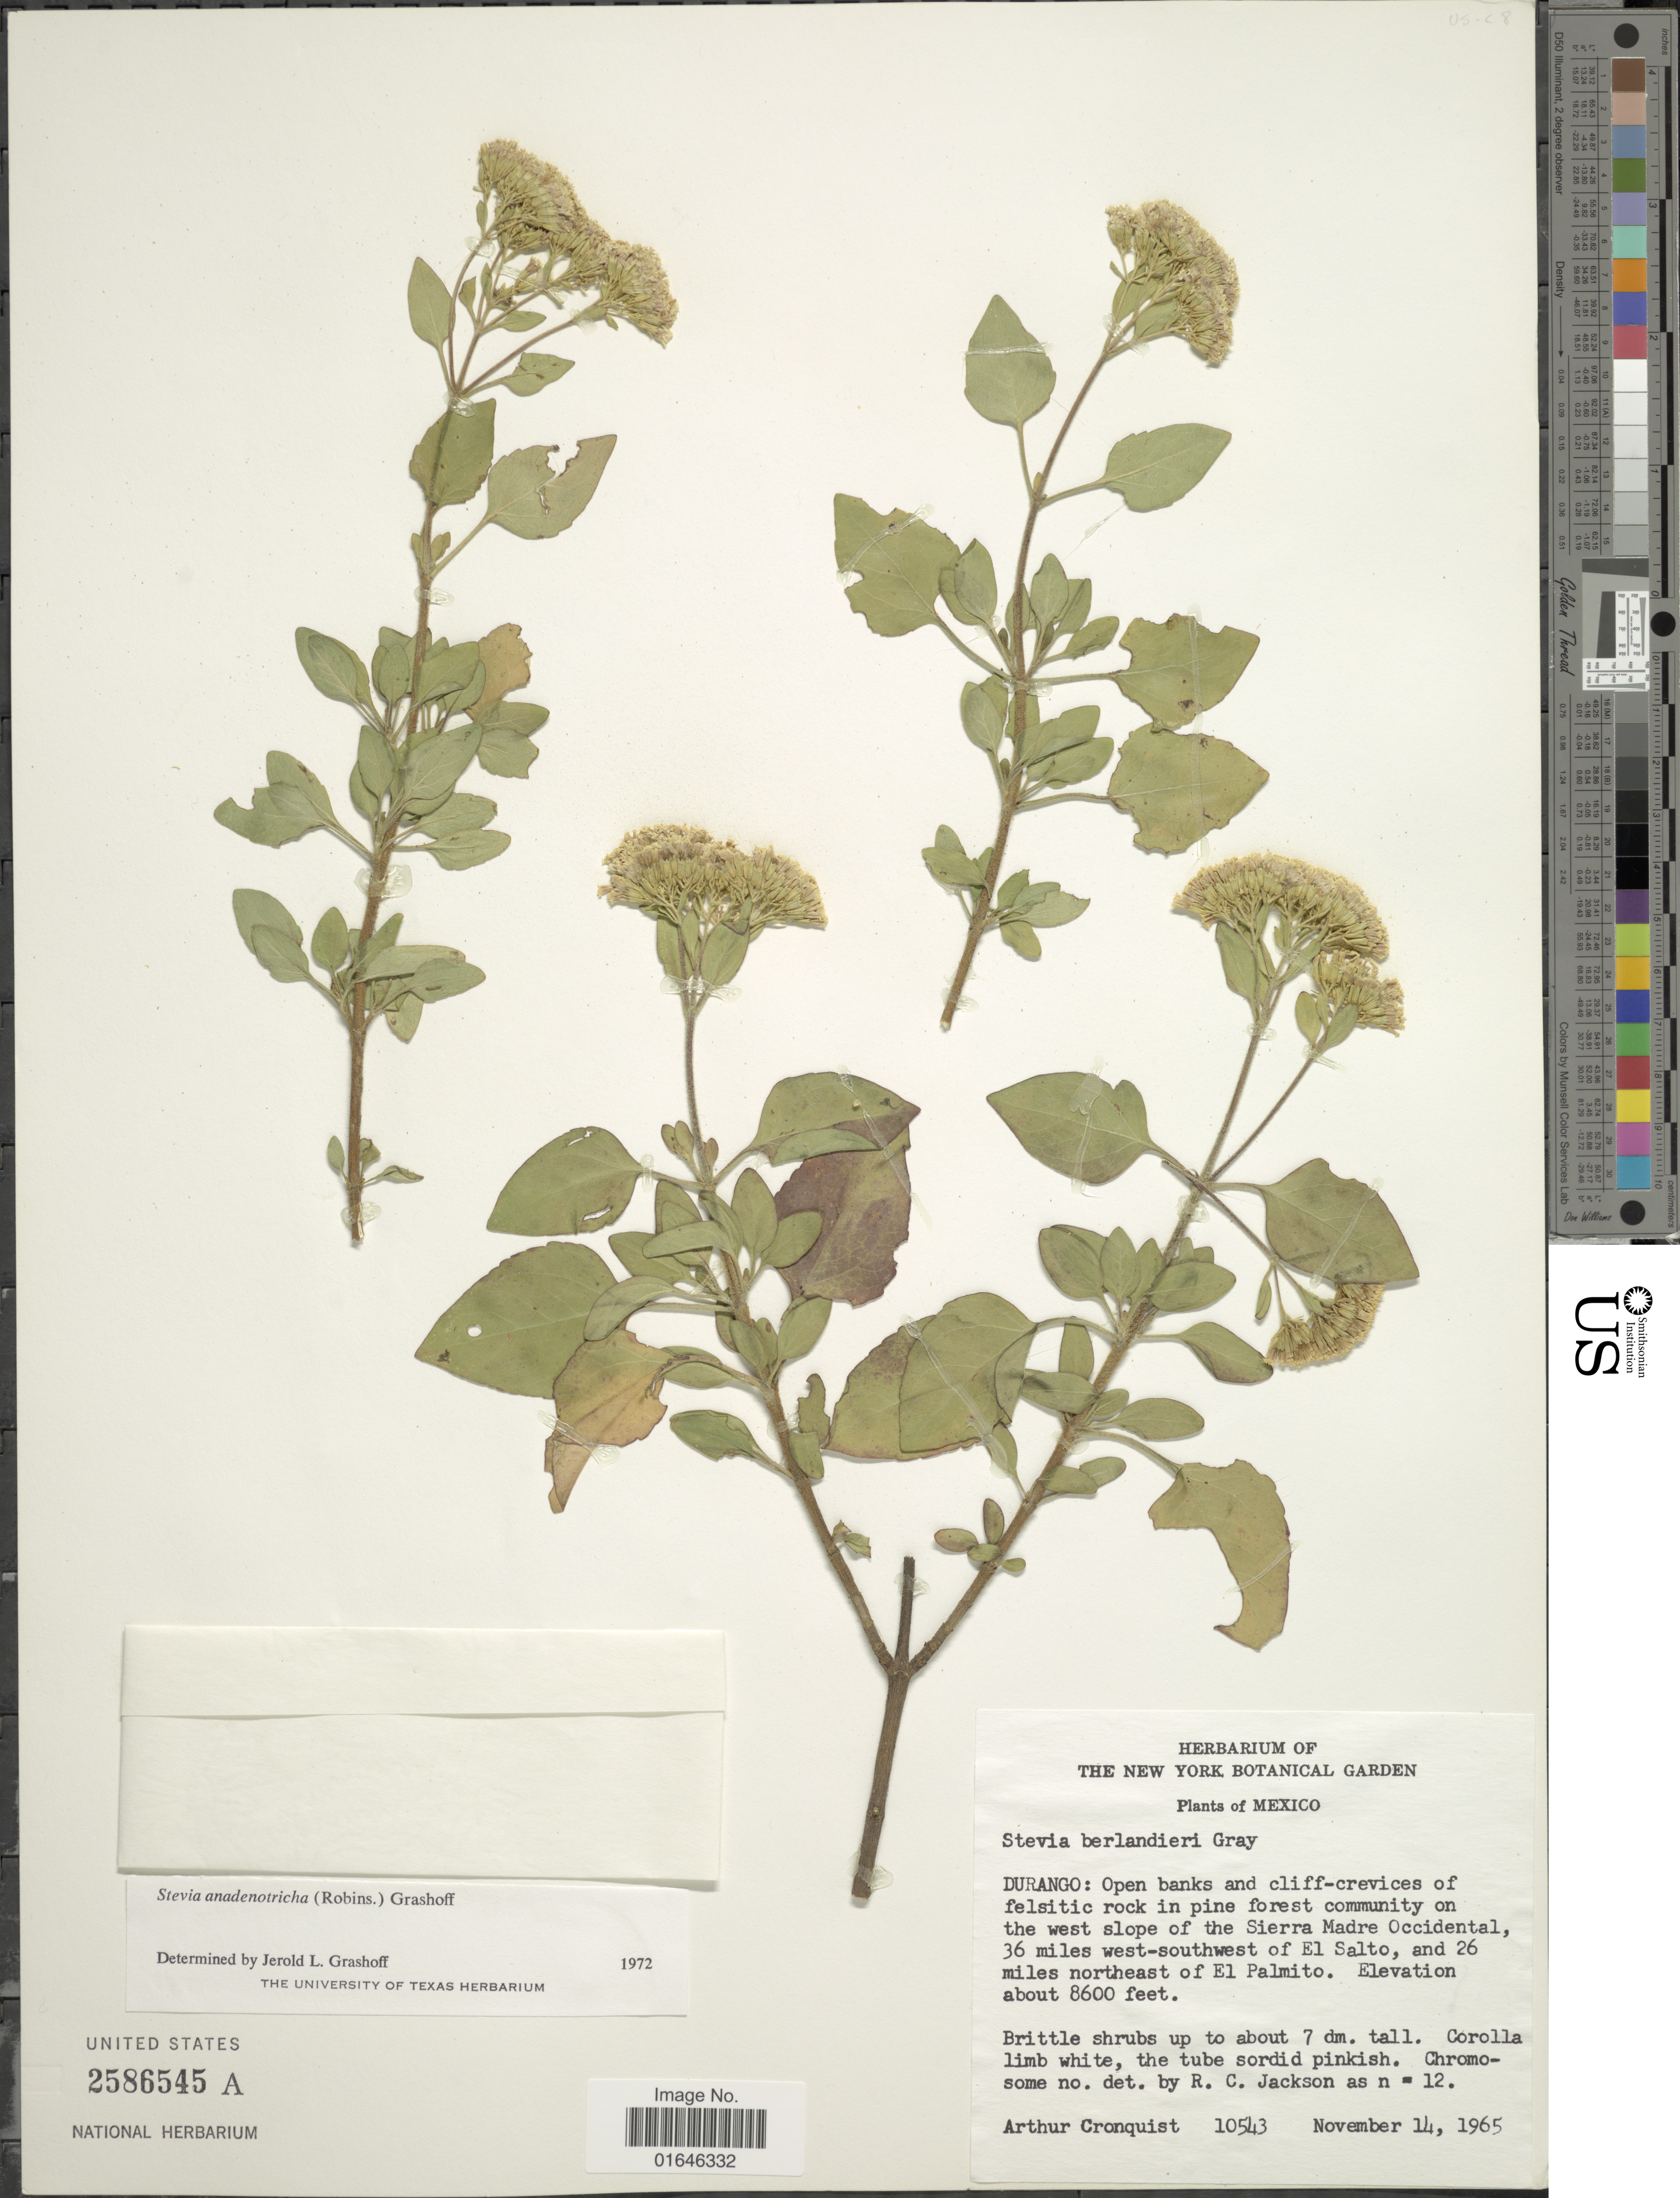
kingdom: Plantae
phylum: Tracheophyta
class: Magnoliopsida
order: Asterales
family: Asteraceae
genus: Stevia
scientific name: Stevia anadenotricha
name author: (B.L. Rob.) Grashoff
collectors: A. J. Cronquist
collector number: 10543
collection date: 1965-11-14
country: Mexico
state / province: Durango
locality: Open banks and cliff-crevices of felsitic rock in pine forest community on the west slope of the Sierra Madre Occidental, 36 miles west-southwest of El Salto, and 26 miles northeast of El Palmito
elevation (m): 2621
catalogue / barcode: US 2586545A